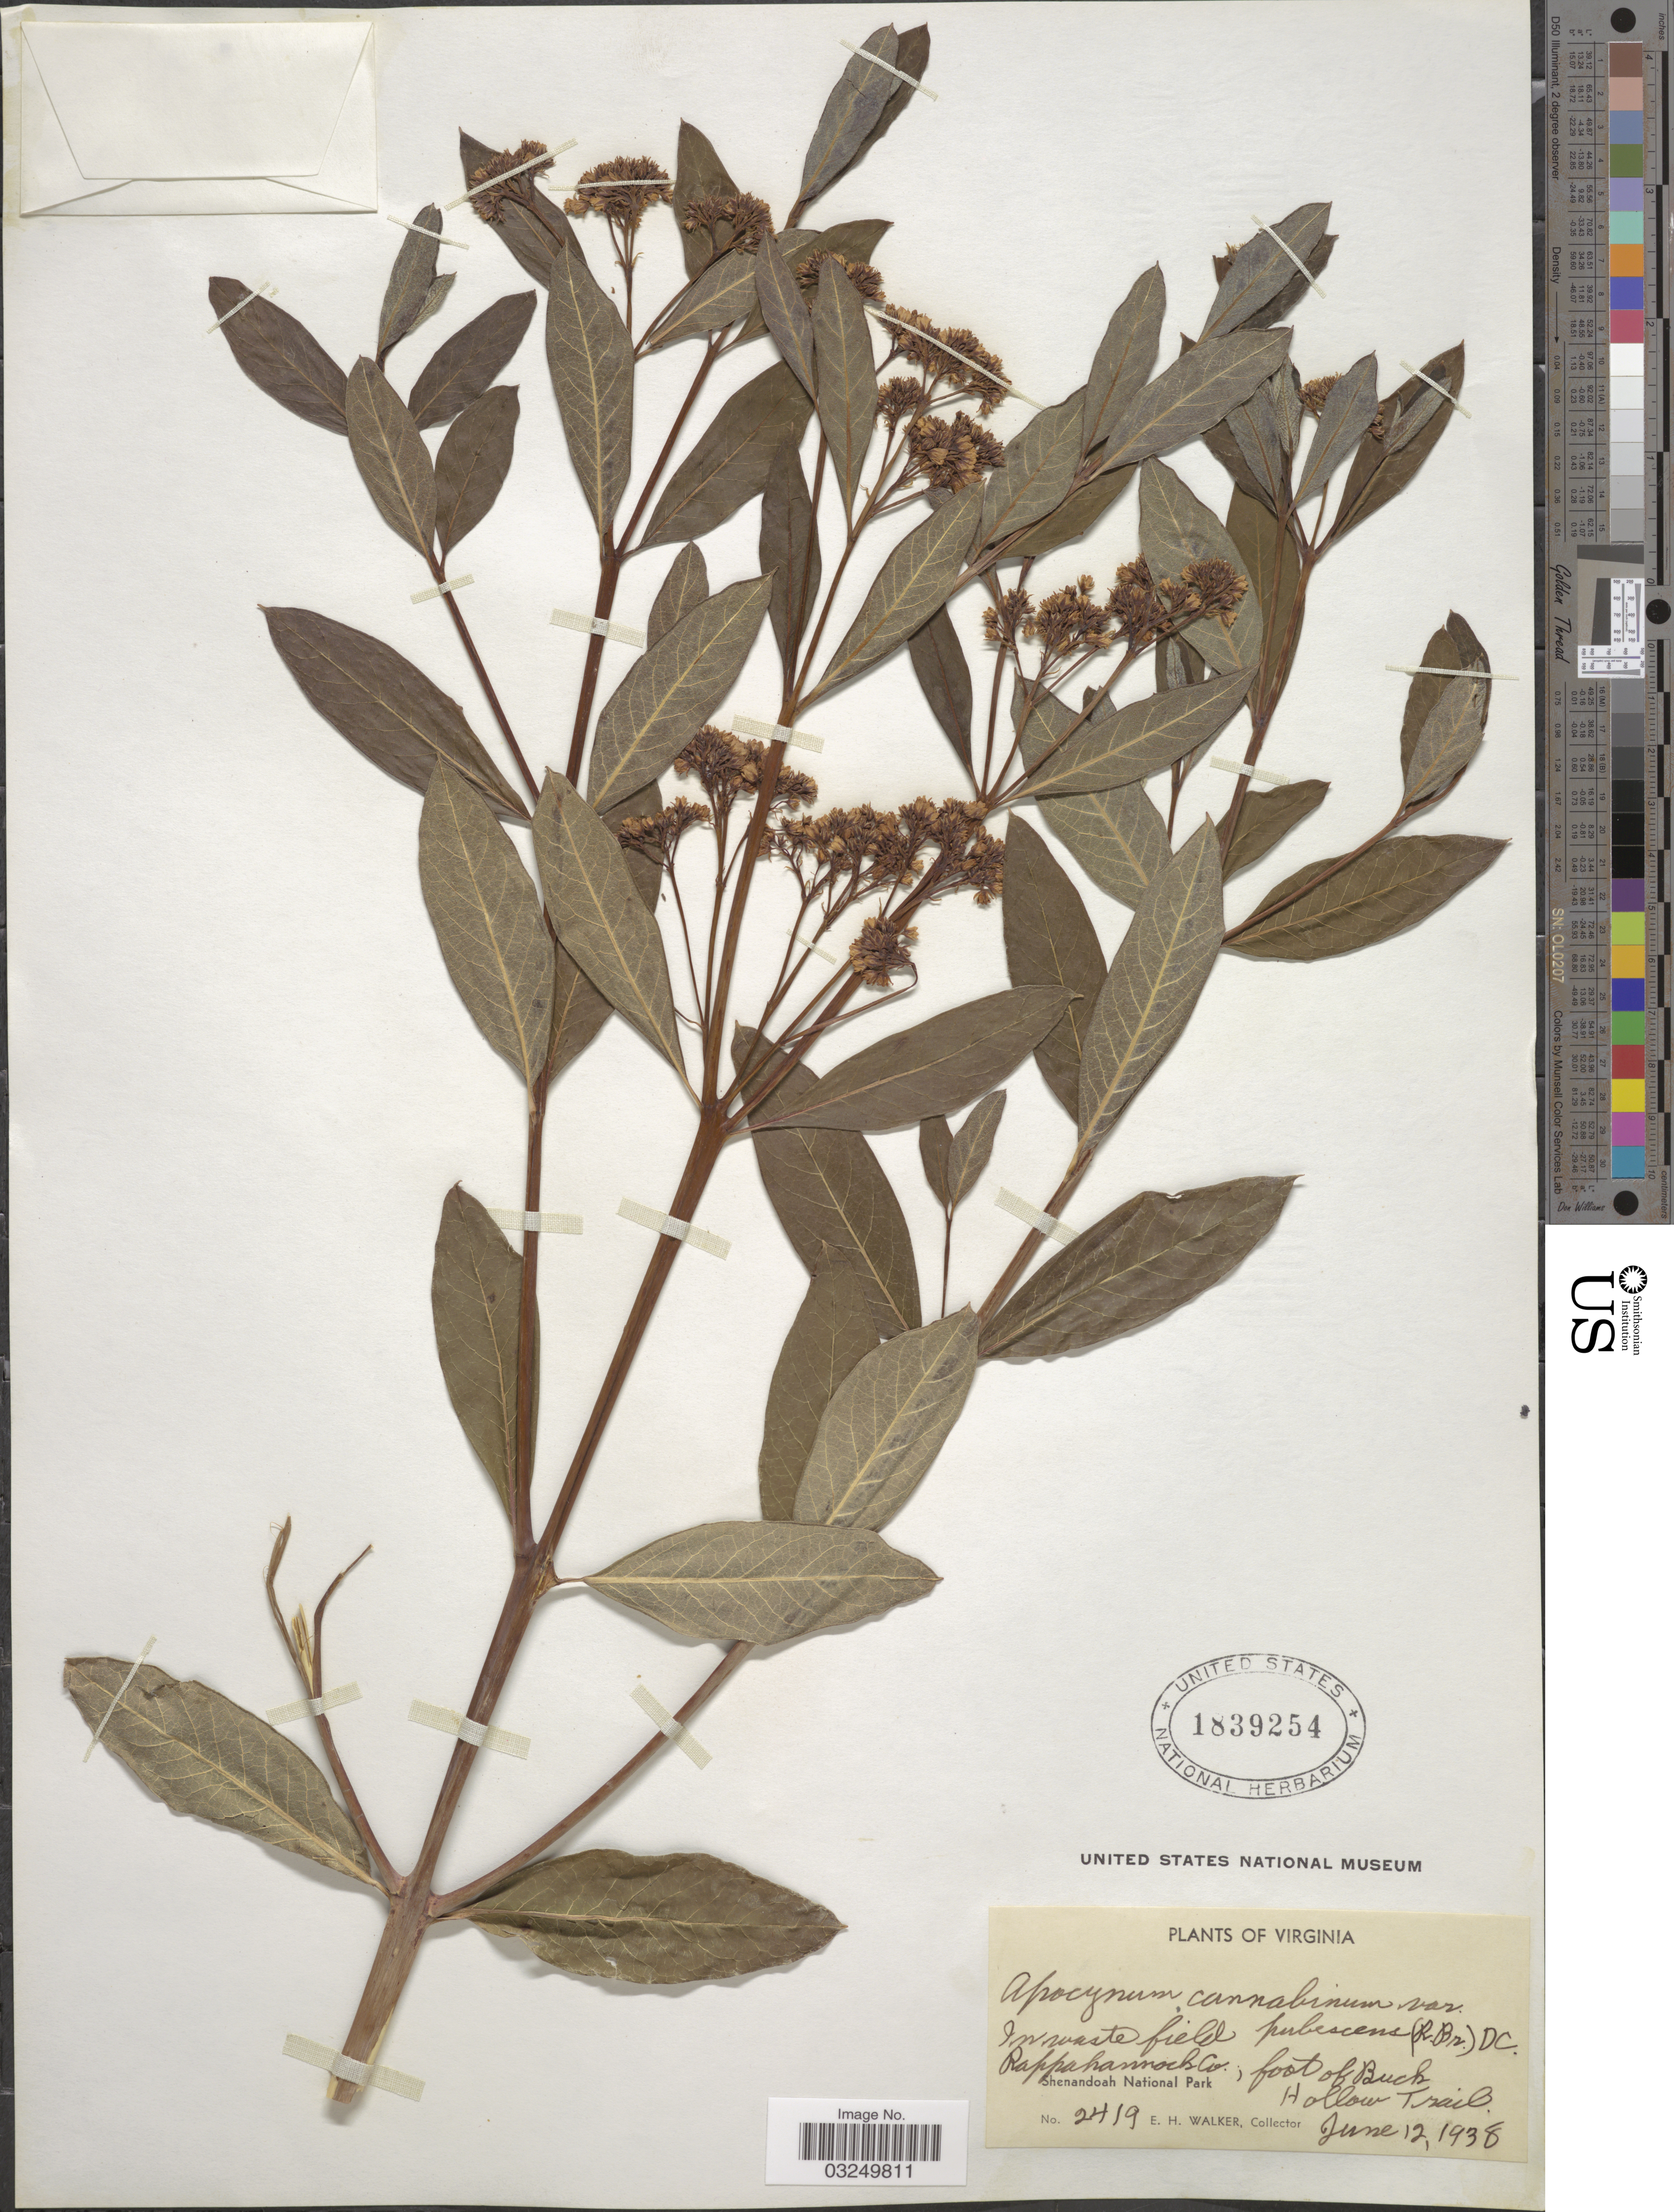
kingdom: Plantae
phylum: Tracheophyta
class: Magnoliopsida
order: Gentianales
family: Apocynaceae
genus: Apocynum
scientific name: Apocynum cannabinum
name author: L.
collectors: E. H. Walker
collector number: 2419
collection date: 1938-06-12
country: United States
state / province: Virginia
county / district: Rappahannock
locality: foot of Buck Hollow TrailShenandoah National Park.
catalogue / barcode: US 1839254